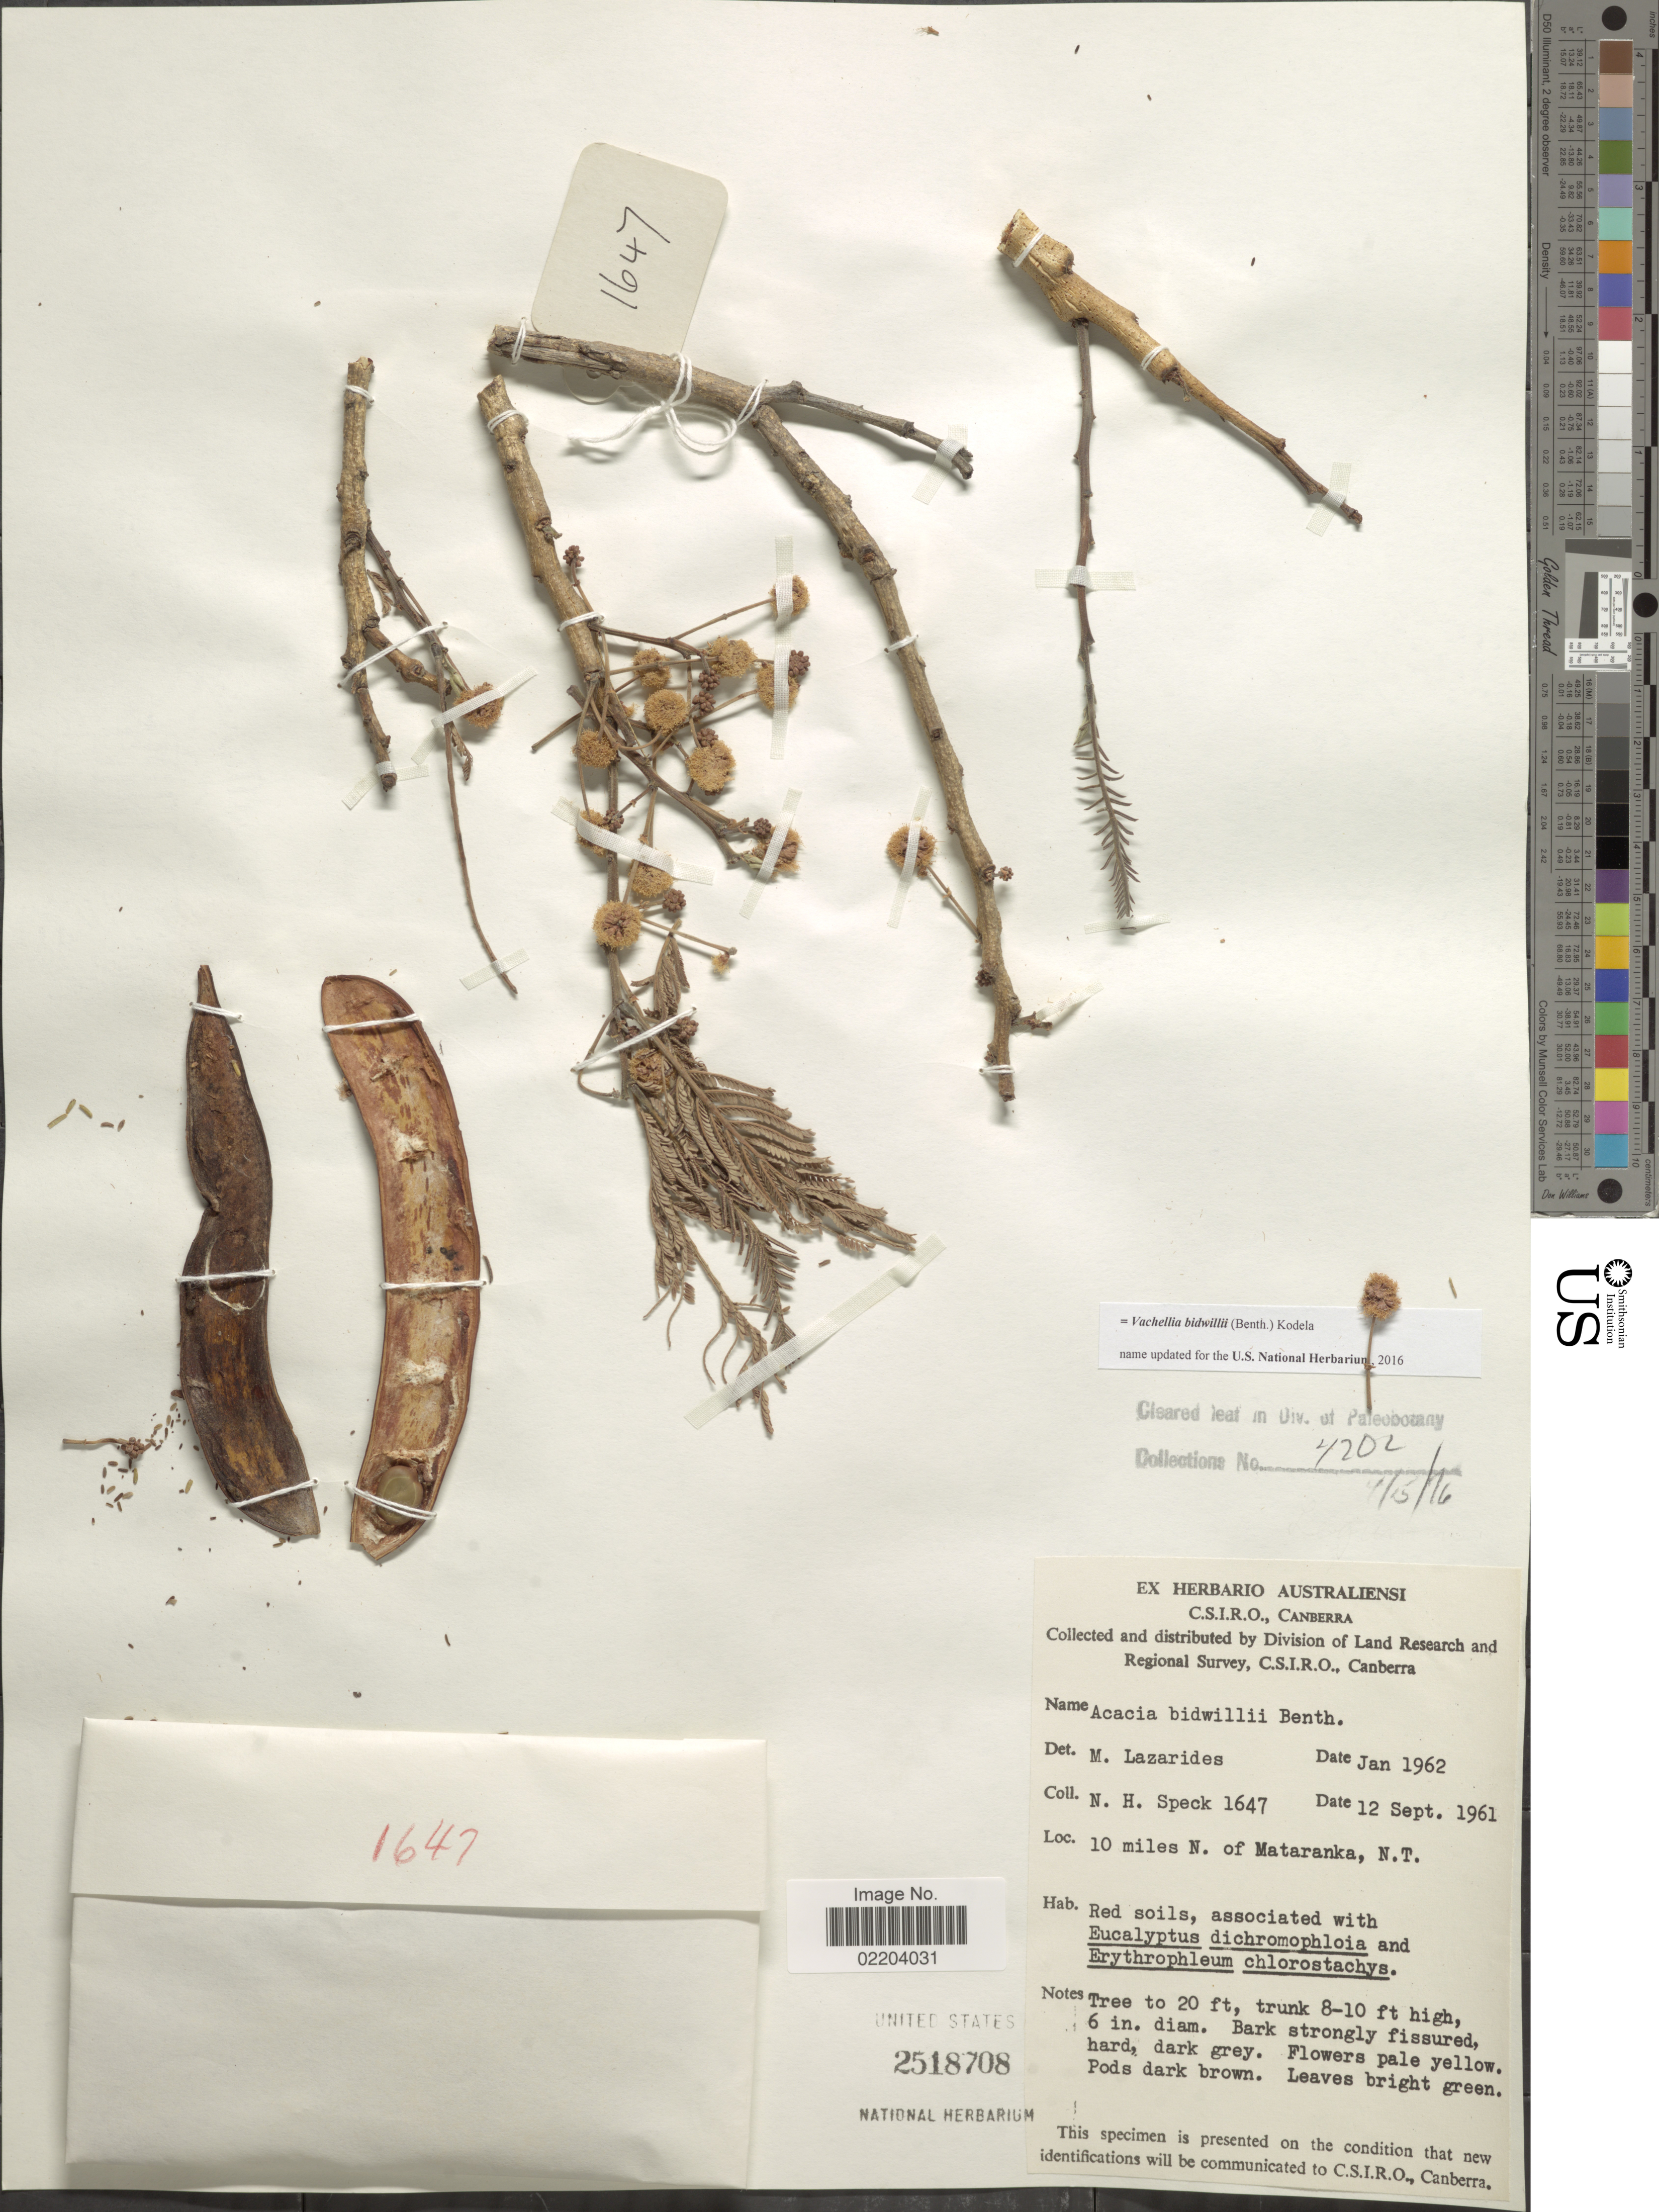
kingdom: Plantae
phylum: Tracheophyta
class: Magnoliopsida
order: Fabales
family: Fabaceae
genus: Vachellia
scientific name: Vachellia bidwellii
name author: (Benth.) Kodela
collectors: N. Speck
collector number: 1647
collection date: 1961-09-12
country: Australia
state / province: Northern Territory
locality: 10 miles N. of Mataranka, N.T.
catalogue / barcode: US 2518708